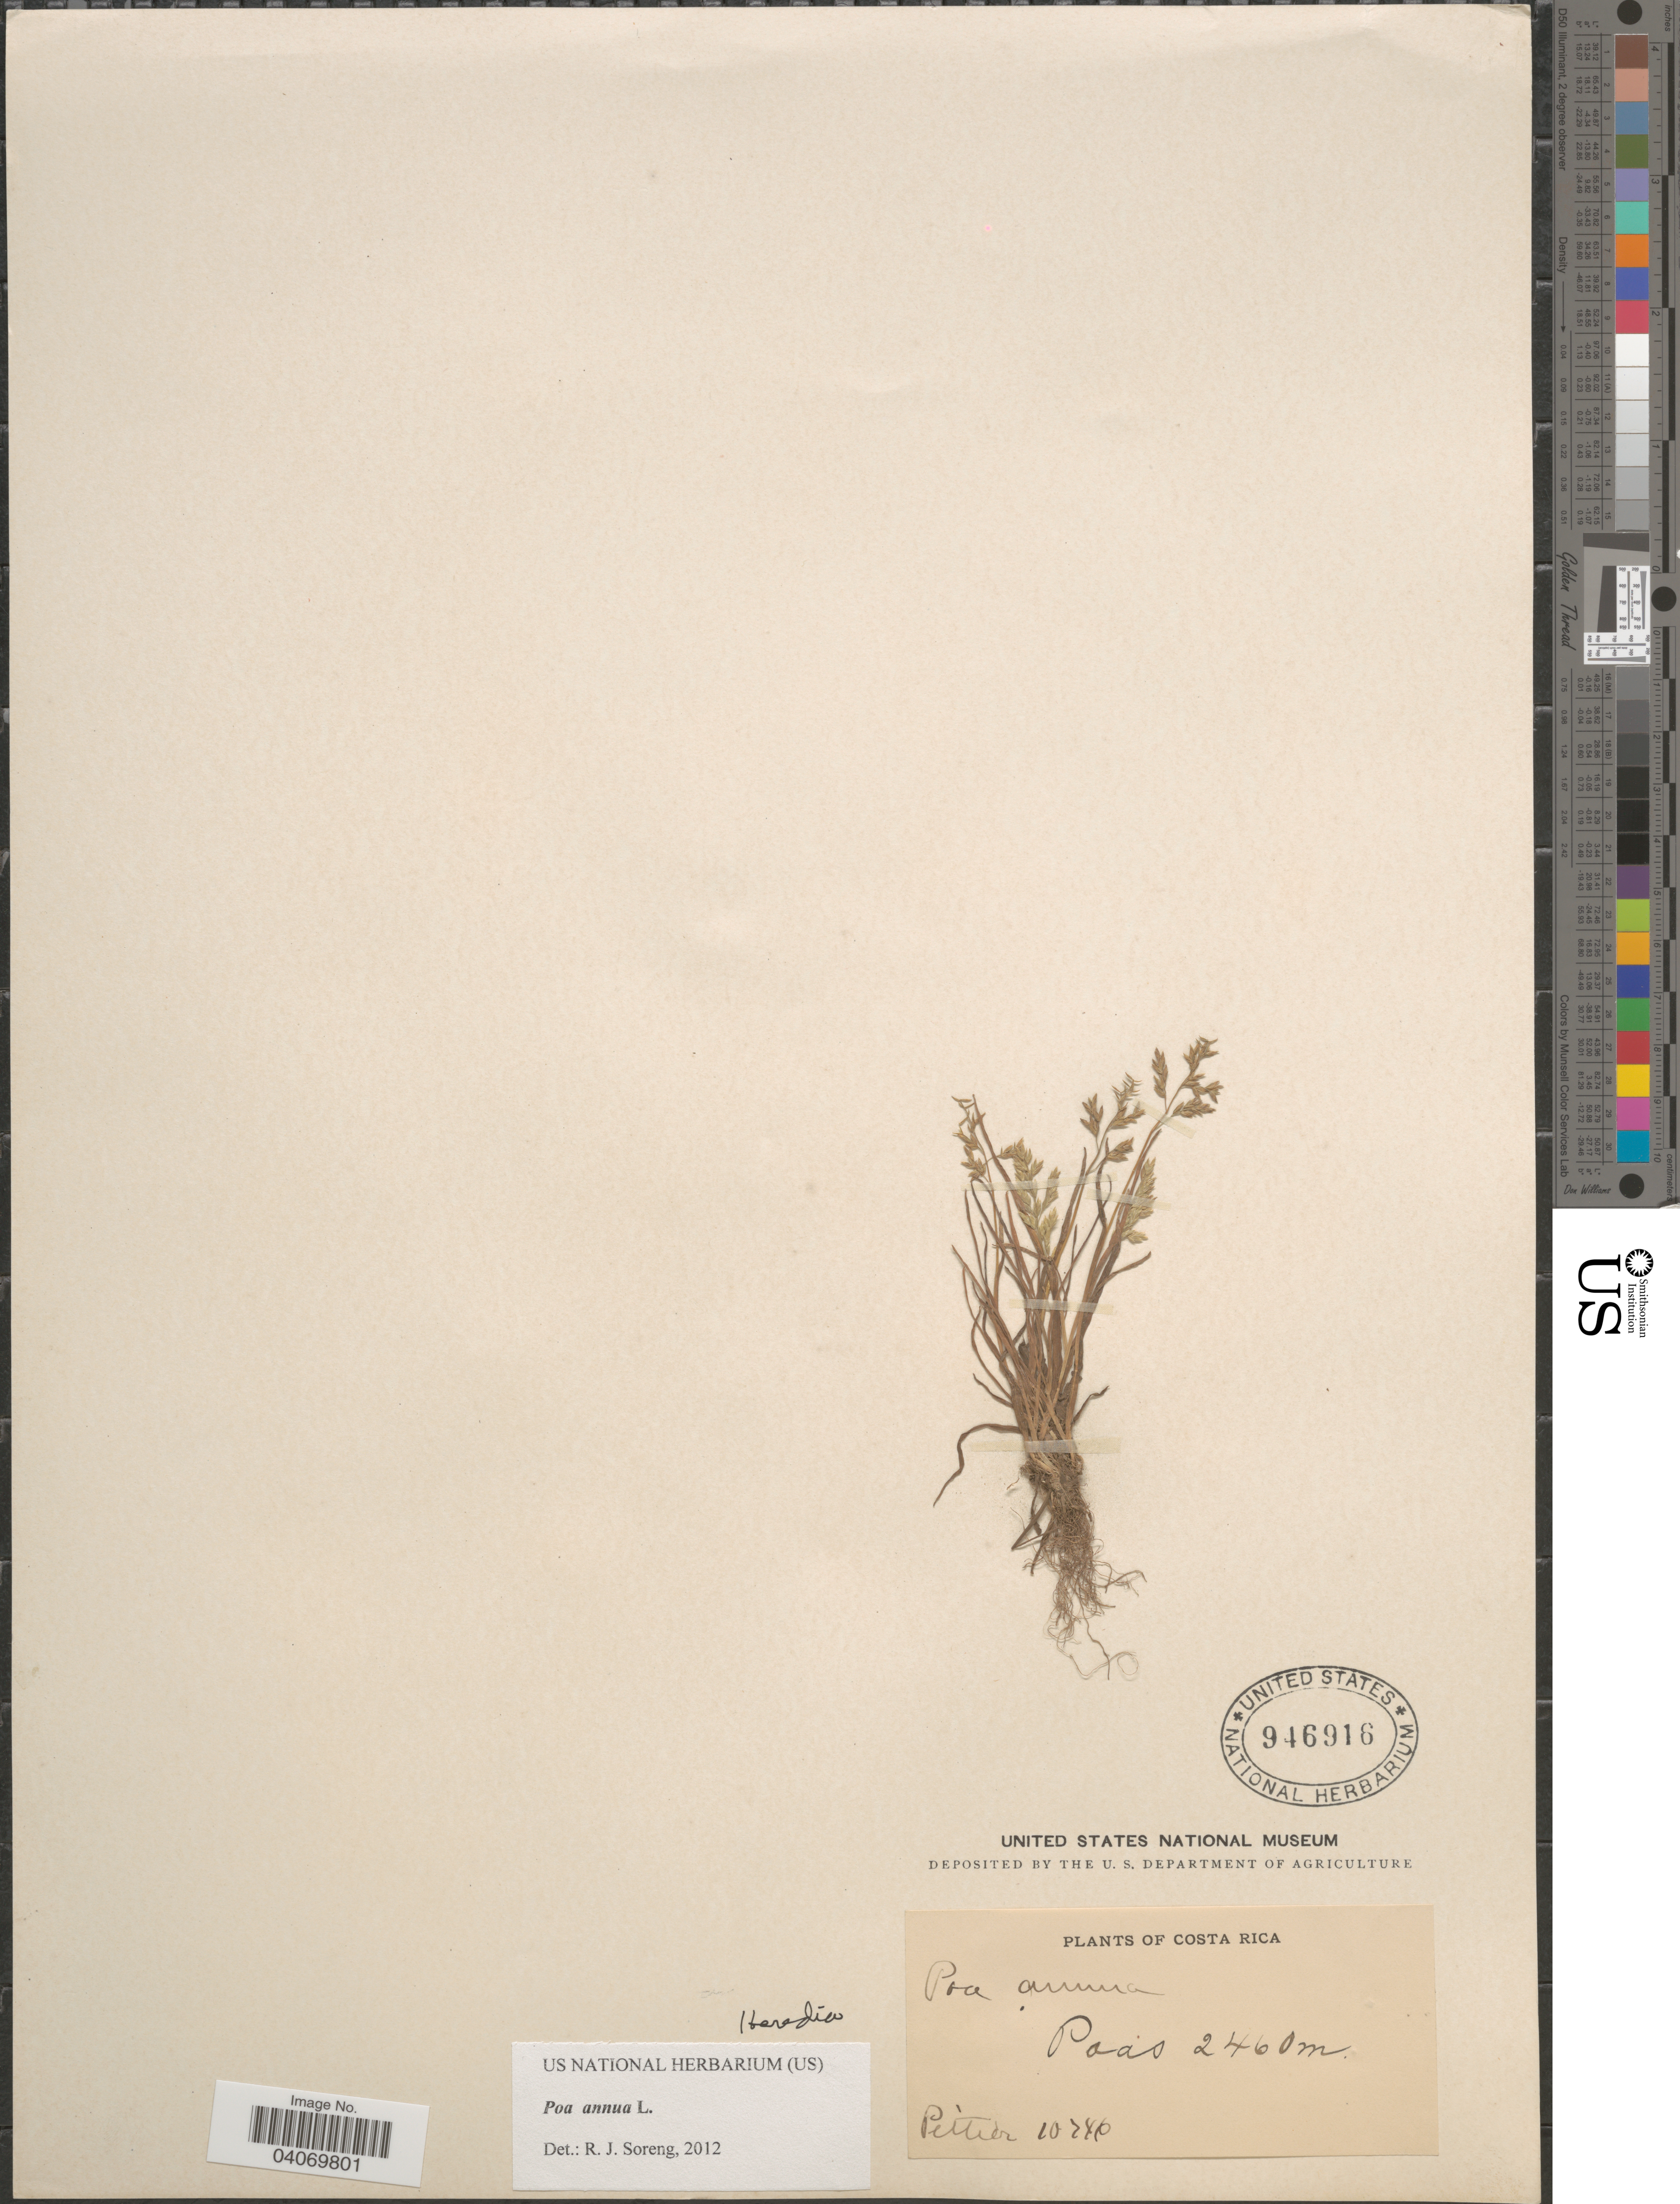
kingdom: Plantae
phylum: Tracheophyta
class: Liliopsida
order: Poales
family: Poaceae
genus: Poa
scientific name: Poa annua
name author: L.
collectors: Pittier, --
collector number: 10741*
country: Costa Rica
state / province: Heredia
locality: Paas.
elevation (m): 2460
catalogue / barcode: US 946916